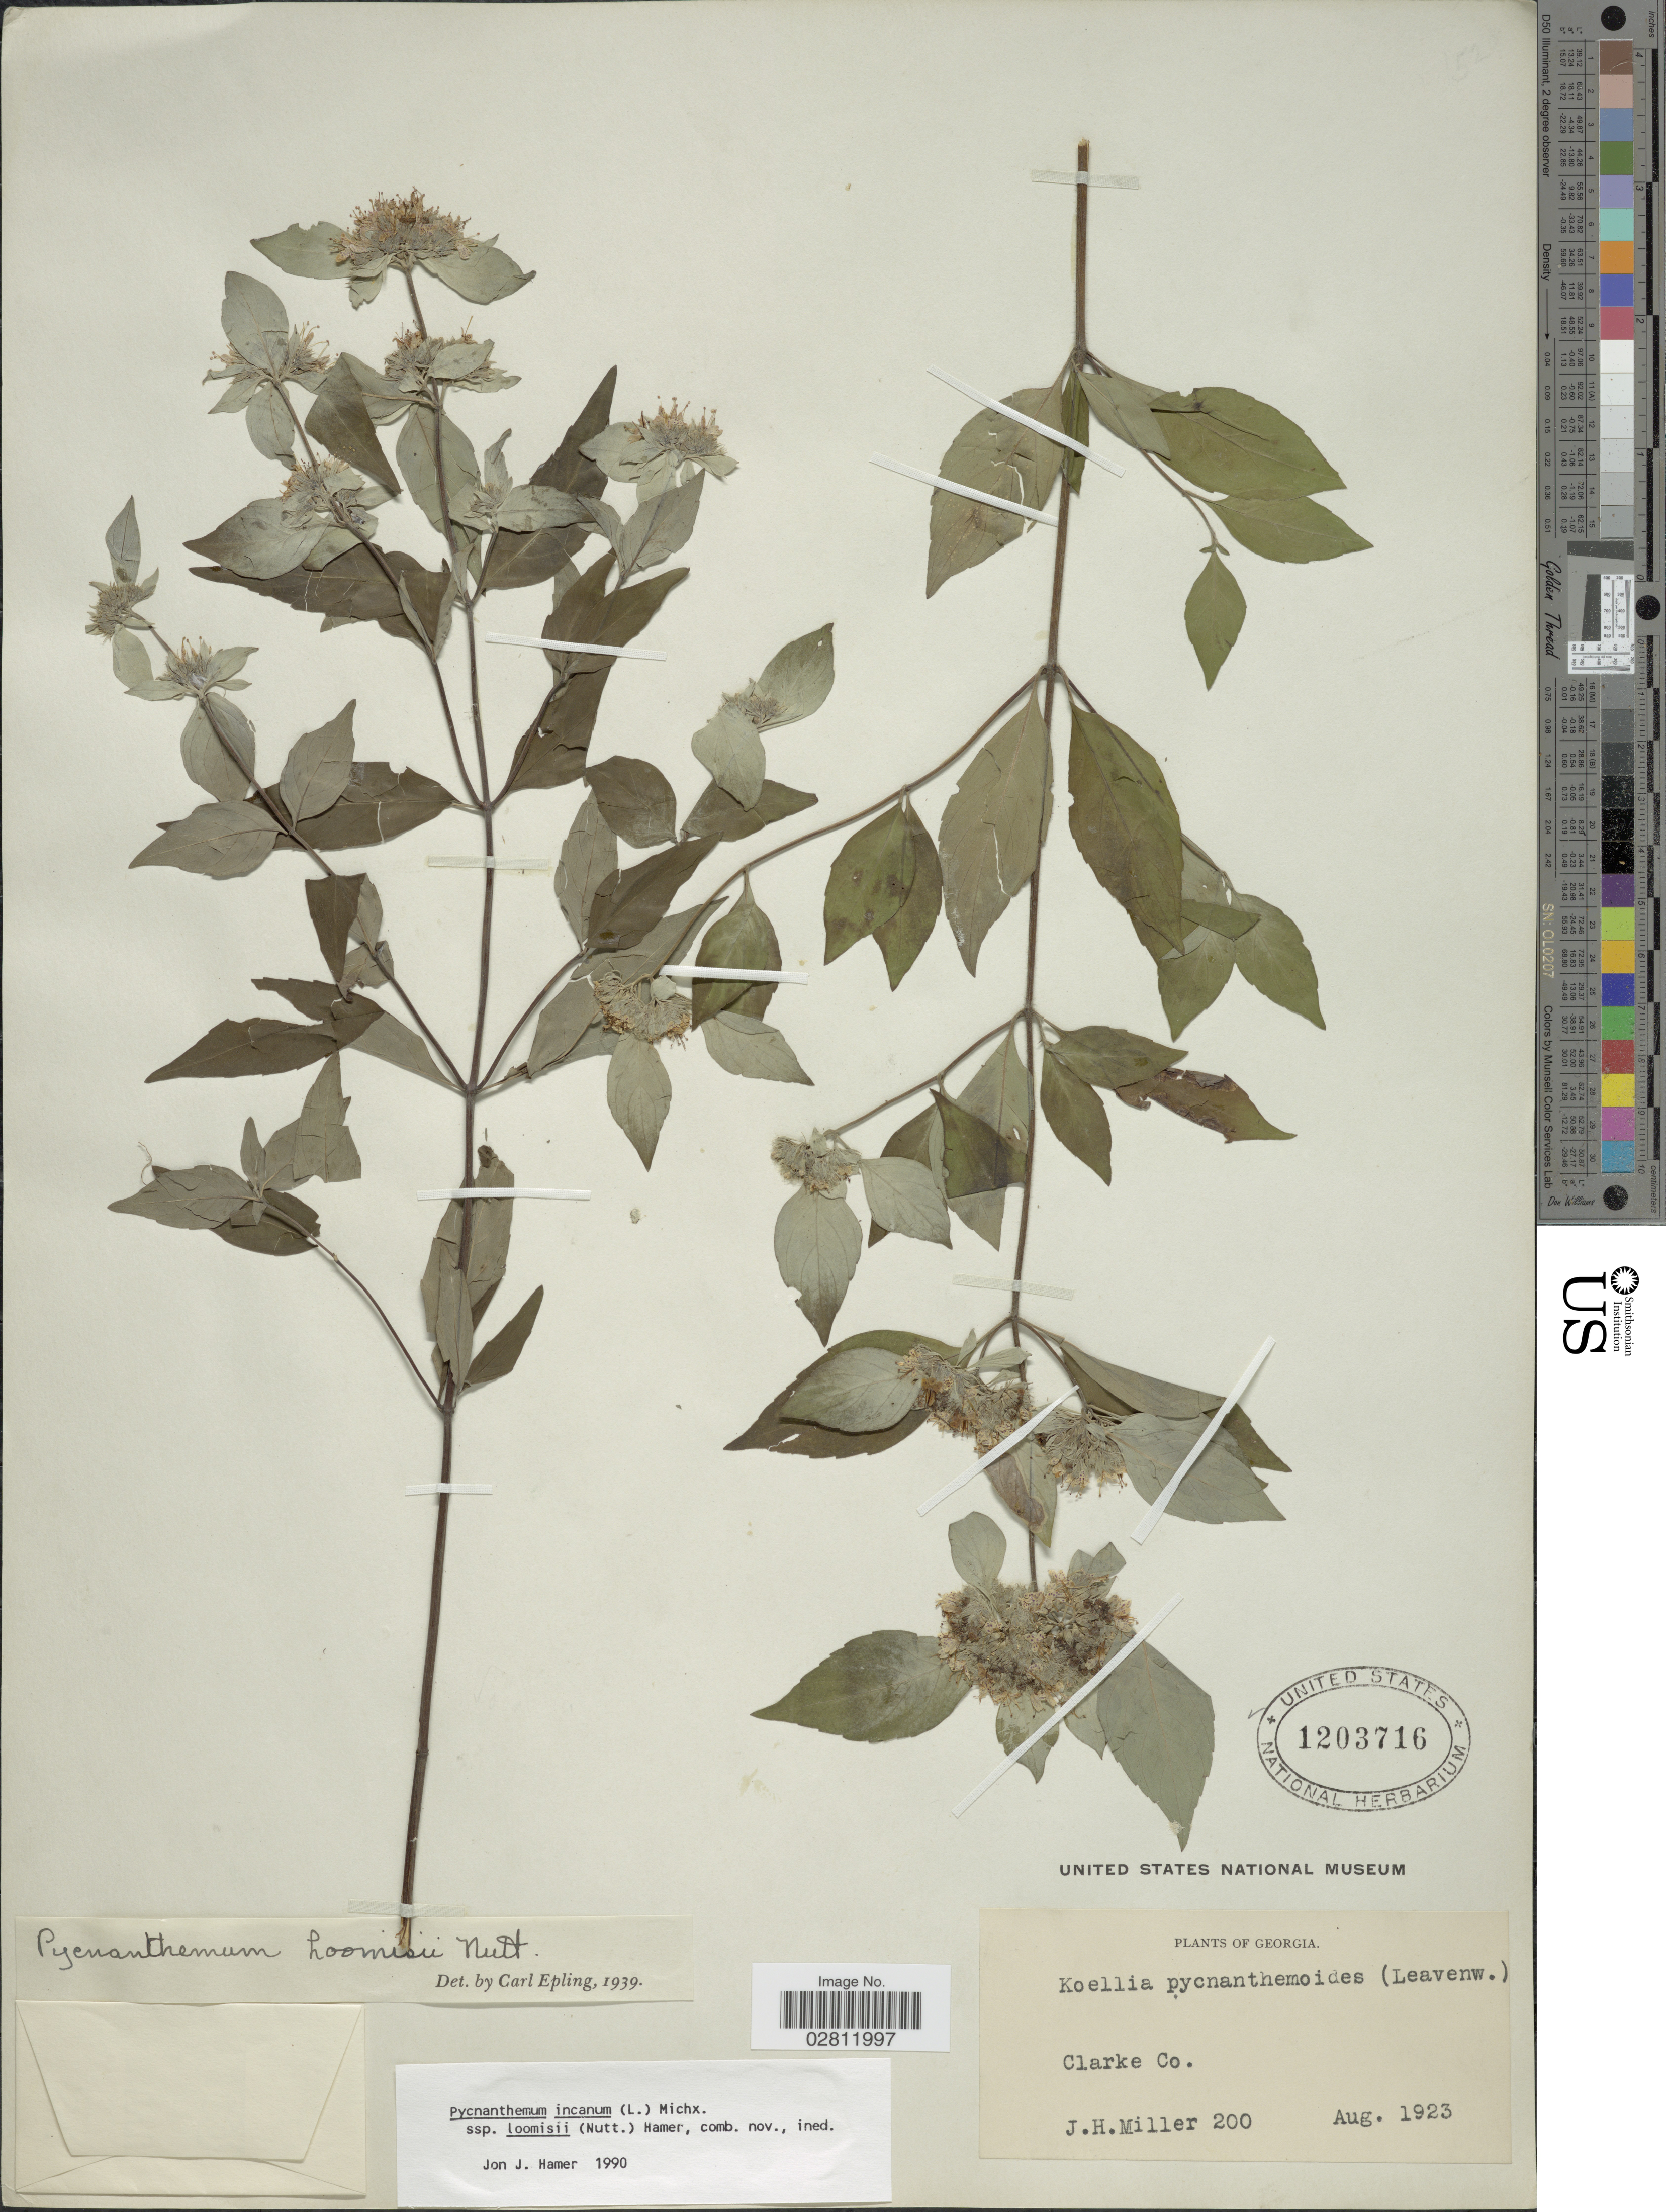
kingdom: Plantae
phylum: Tracheophyta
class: Magnoliopsida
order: Lamiales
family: Lamiaceae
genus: Pycnanthemum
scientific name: Pycnanthemum incanum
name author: (L.) Michx.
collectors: J. H. Miller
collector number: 200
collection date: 1923-08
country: United States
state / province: Georgia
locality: Clarke Co.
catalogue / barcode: US 1203716